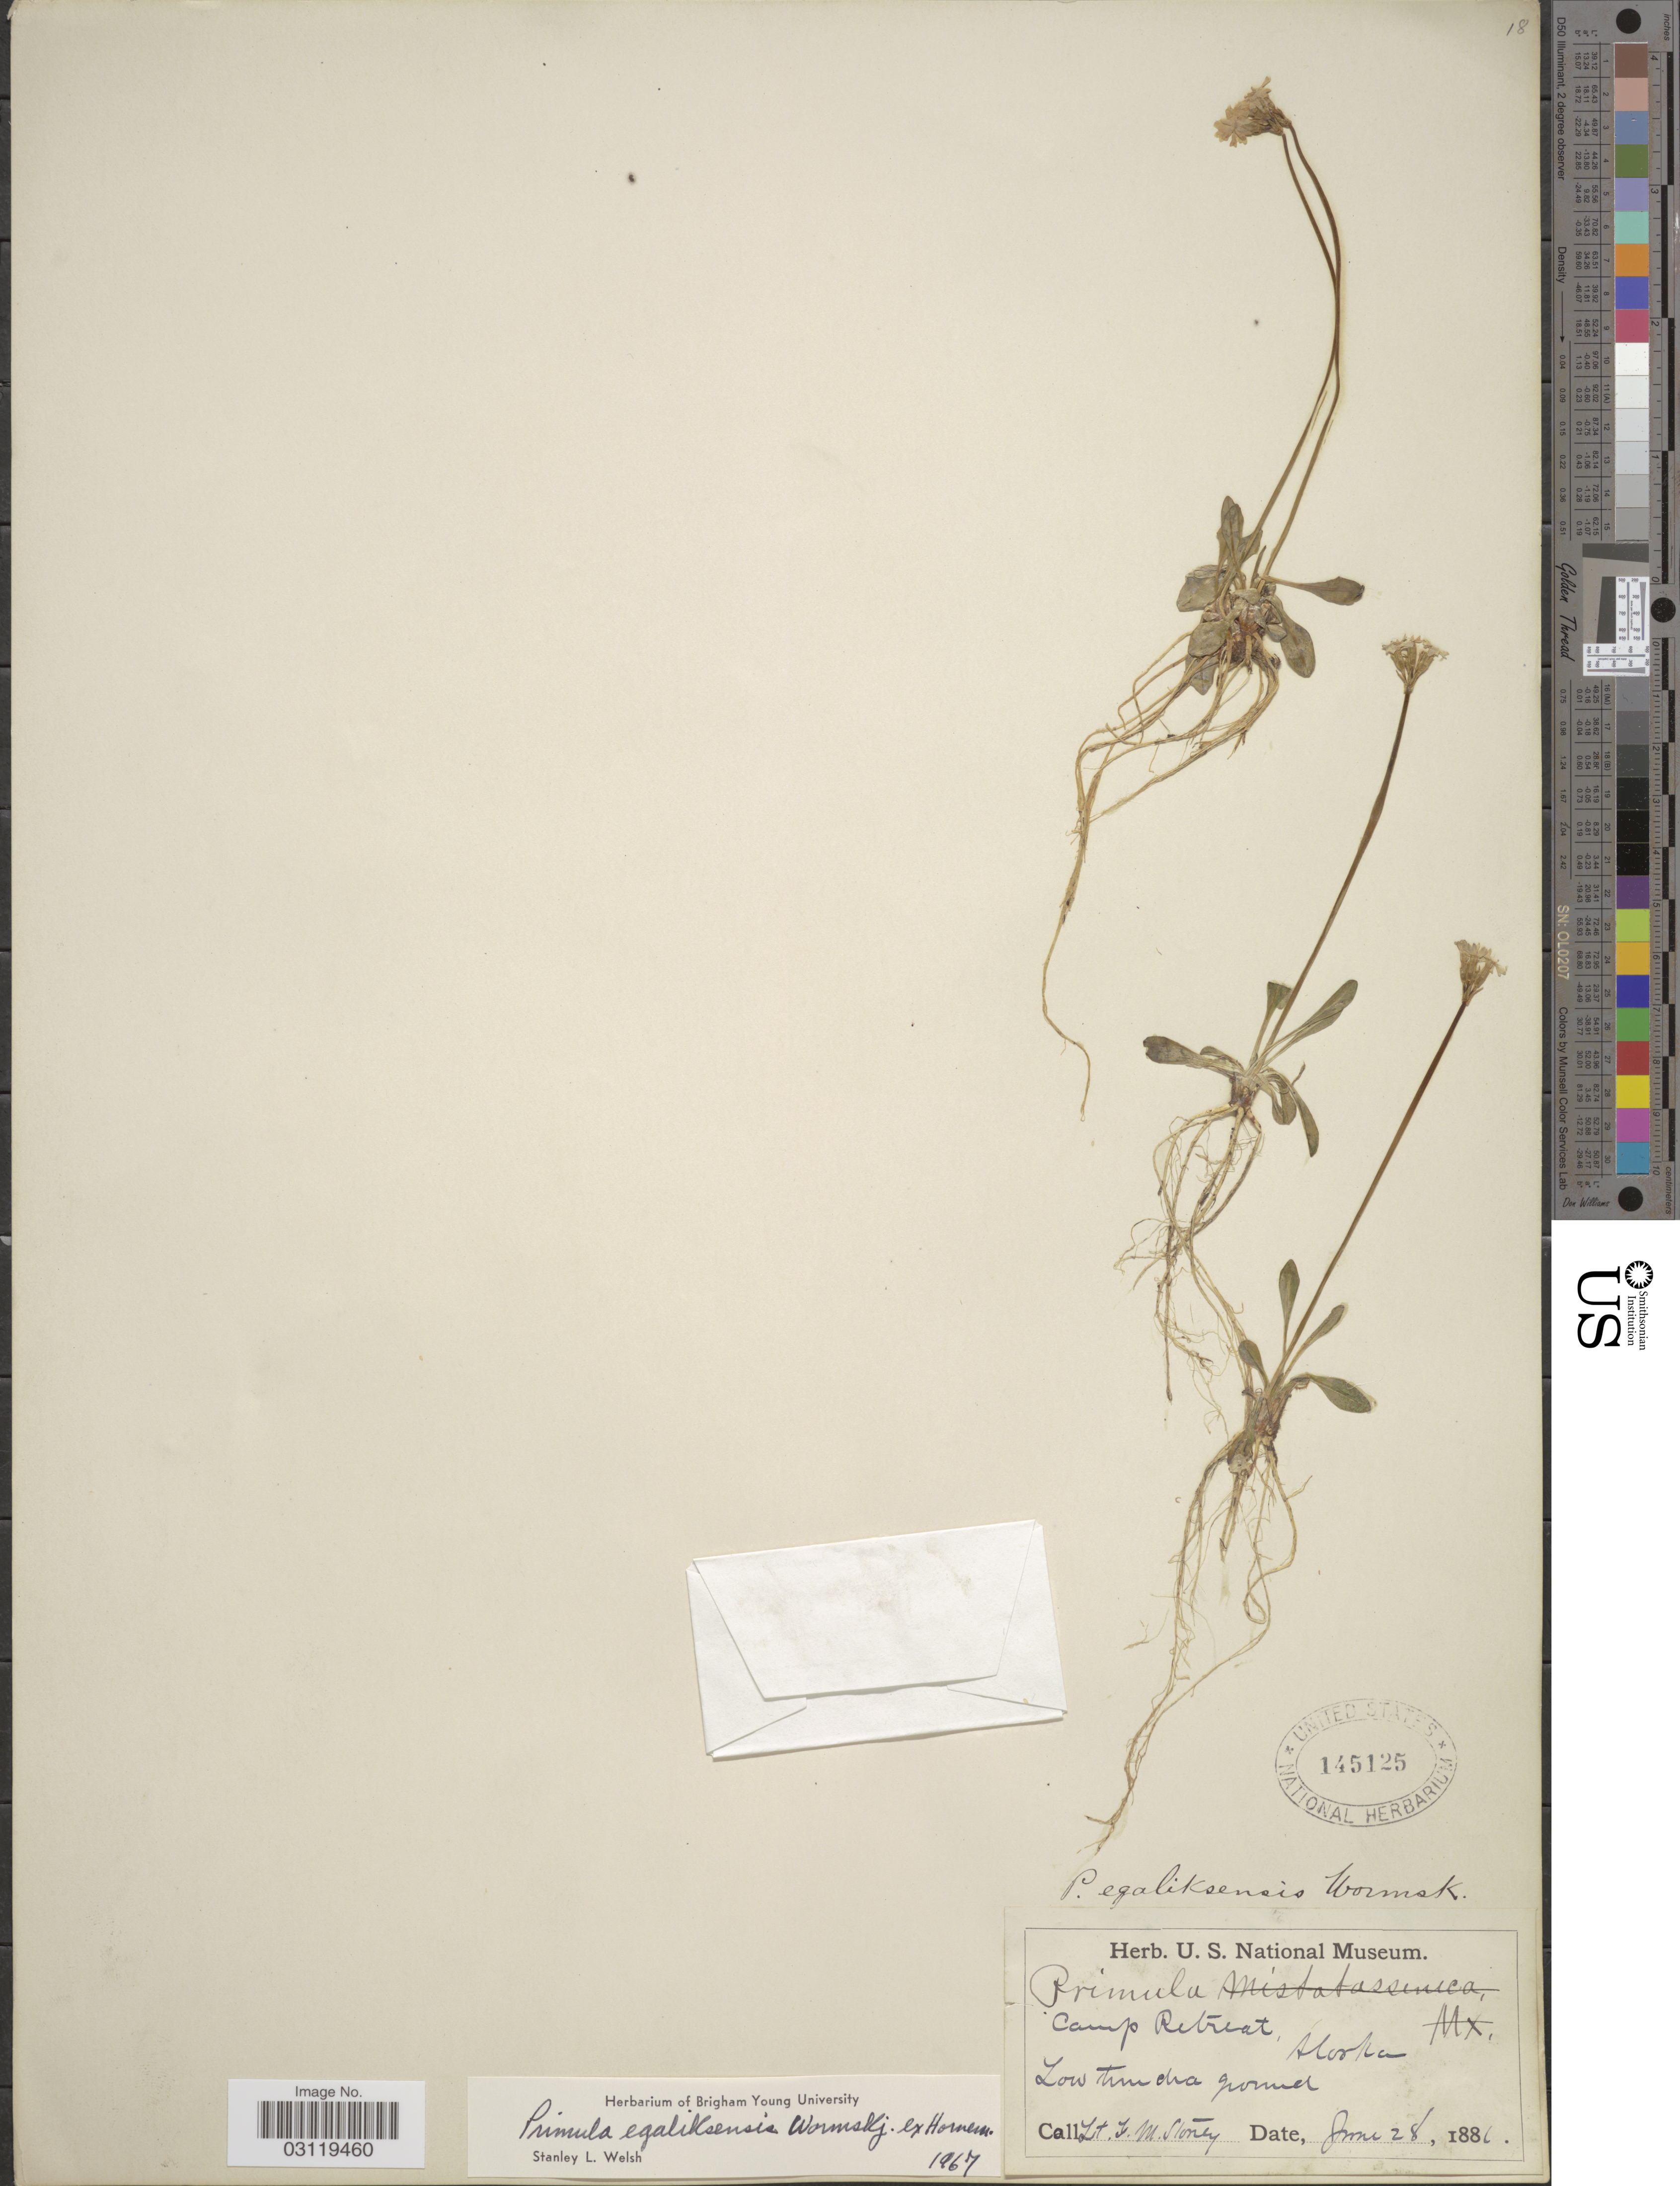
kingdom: Plantae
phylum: Tracheophyta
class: Magnoliopsida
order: Ericales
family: Primulaceae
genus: Primula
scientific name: Primula egaliksensis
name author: Wormsk.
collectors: G. Stoney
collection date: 1886-06-28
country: United States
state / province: Alaska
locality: Camp Retreat.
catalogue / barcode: US 145125